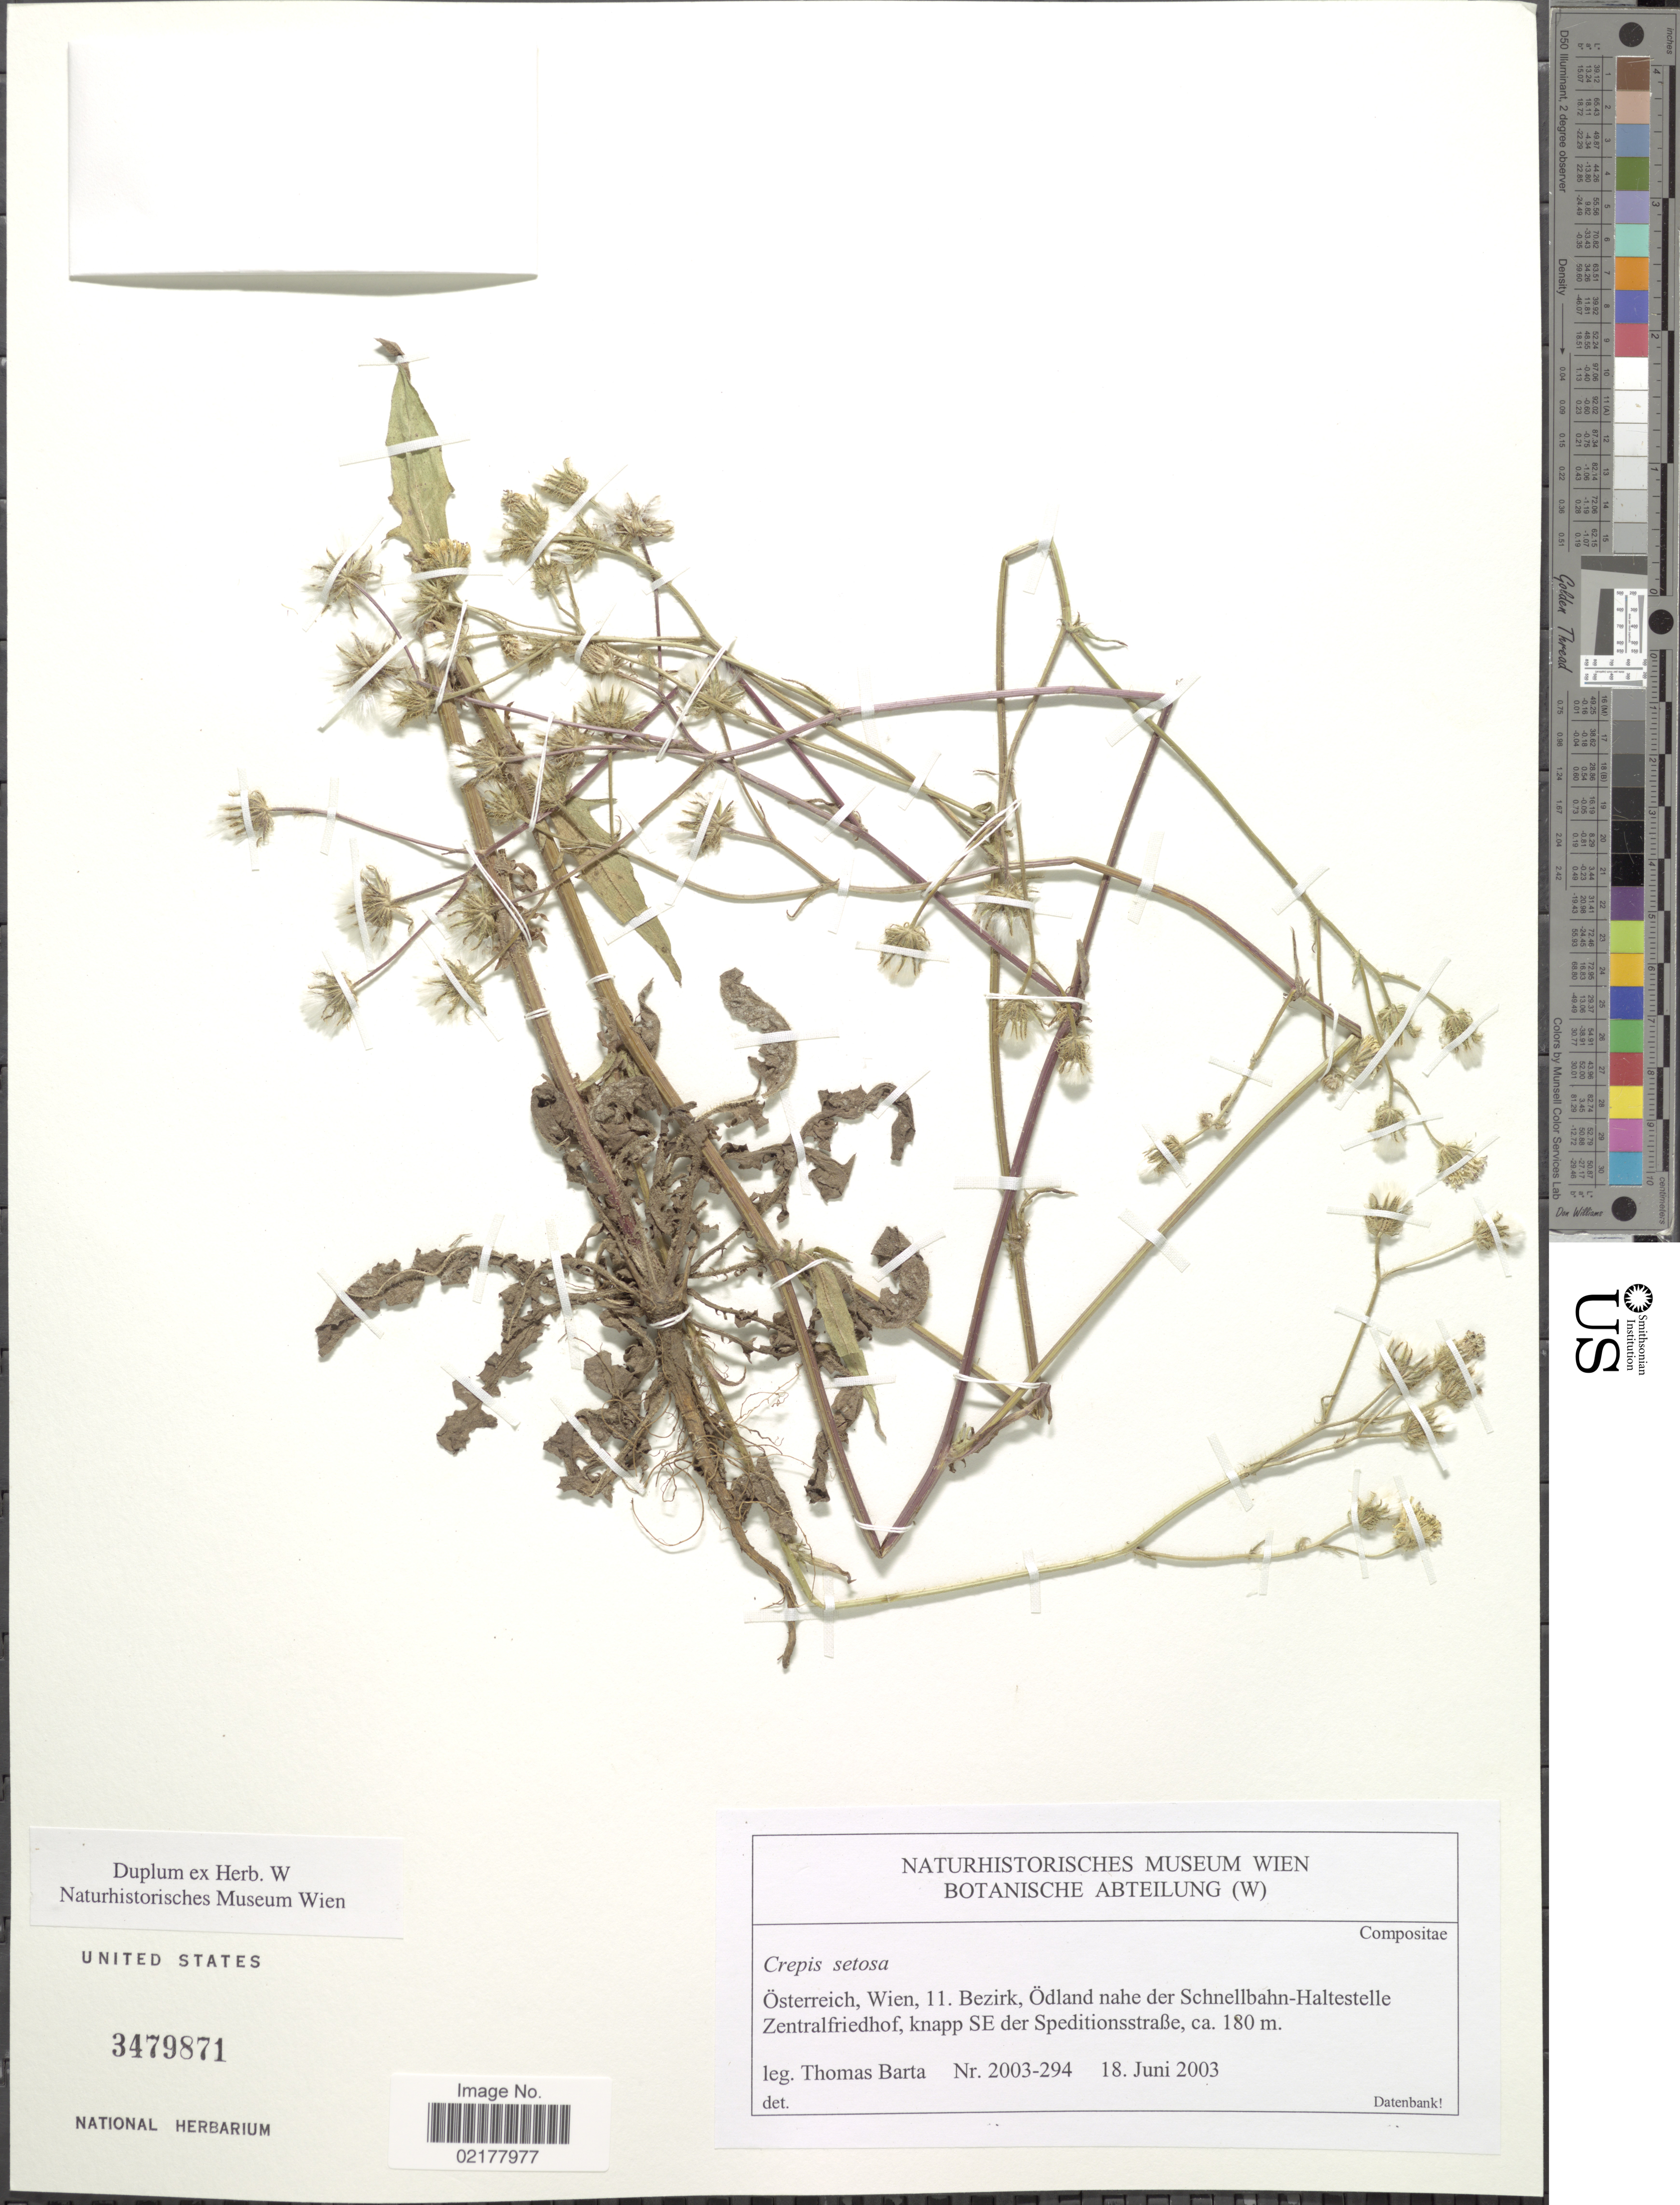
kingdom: Plantae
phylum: Tracheophyta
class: Magnoliopsida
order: Asterales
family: Asteraceae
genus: Crepis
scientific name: Crepis setosa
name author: Haller f.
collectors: T. Barta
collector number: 2003-294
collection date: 2003-06-18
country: Austria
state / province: Wien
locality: Österreich, 11. Bezirk, Ödland nahe der Schnellbahn-Haltestelle Zentralfriedhof, knapp SE der Speditionsstraße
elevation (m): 180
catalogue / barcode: US 3479871